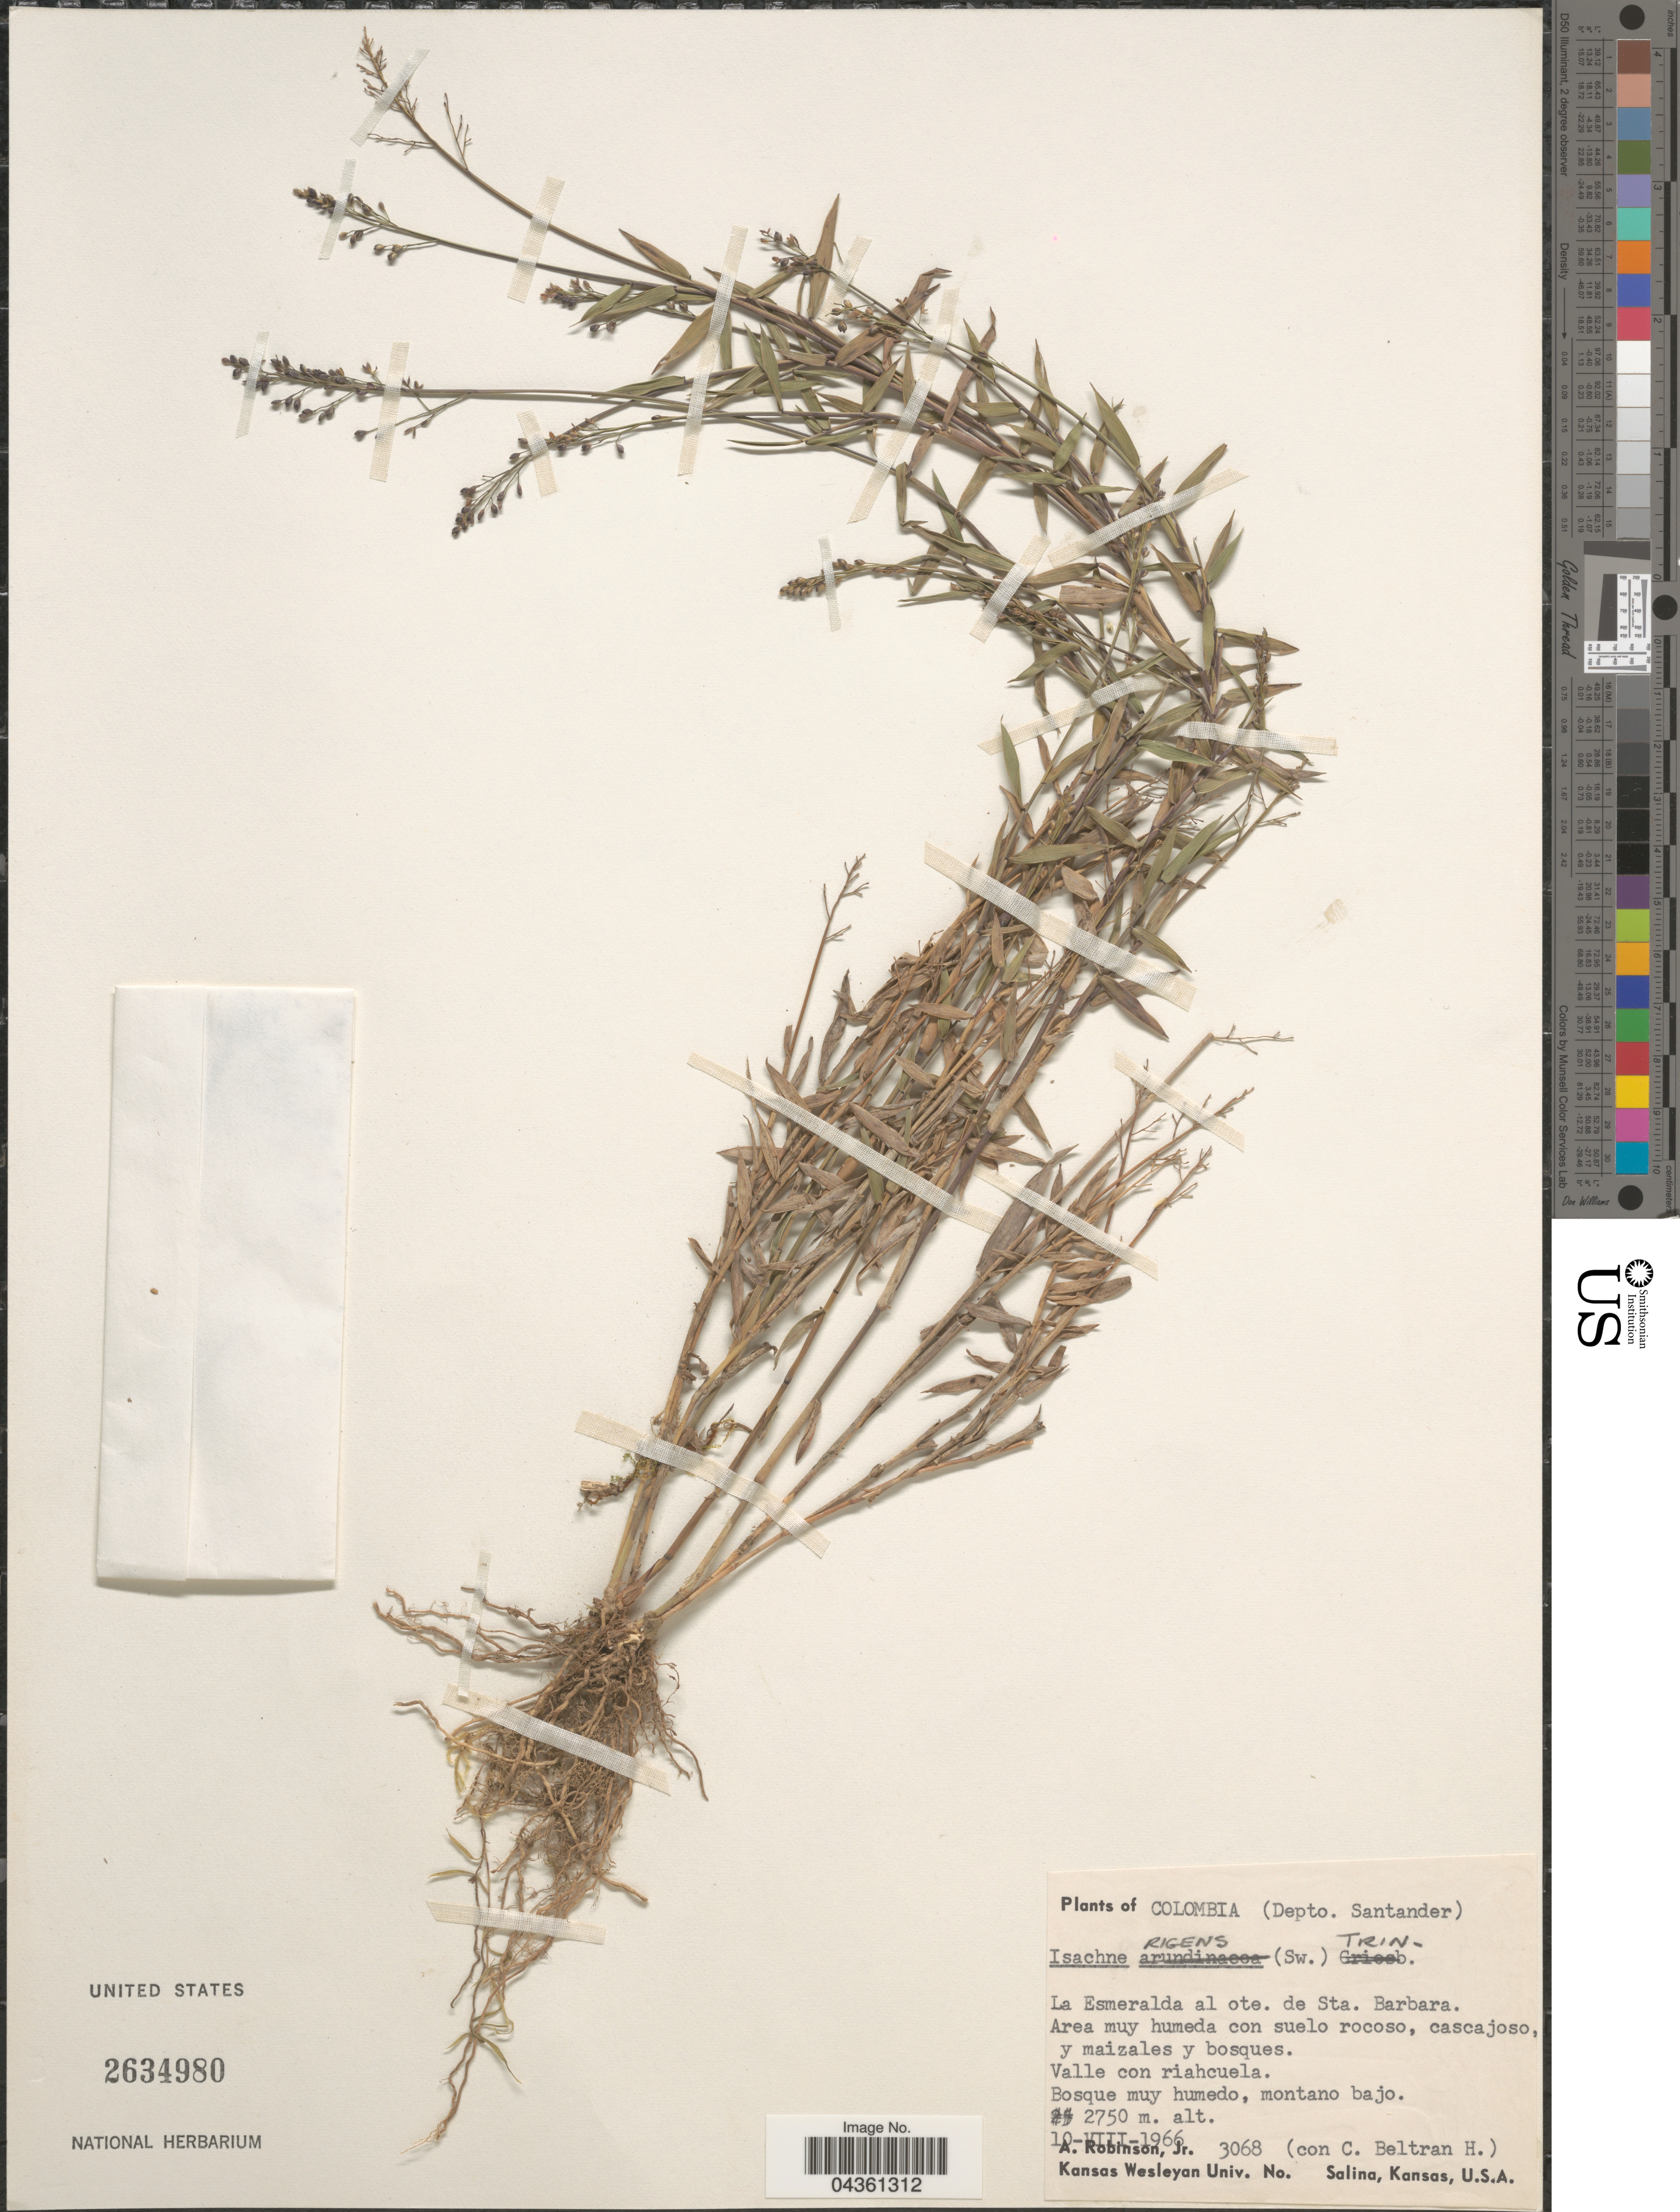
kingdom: Plantae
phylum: Tracheophyta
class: Liliopsida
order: Poales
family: Poaceae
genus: Isachne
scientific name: Isachne rigens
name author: (Sw.) Trin.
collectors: A. Robinson Jr. & C. Beltran H.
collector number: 3068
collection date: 1966-08-10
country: Colombia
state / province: Santander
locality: (Depto. Santander). La Esmeralda al ote. de Sta. Barbara. Area muy humeda con suelo rocoso, cascajoso, y maizales y bosques. Valle con riahcuela.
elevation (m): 2750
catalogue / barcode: US 2634980